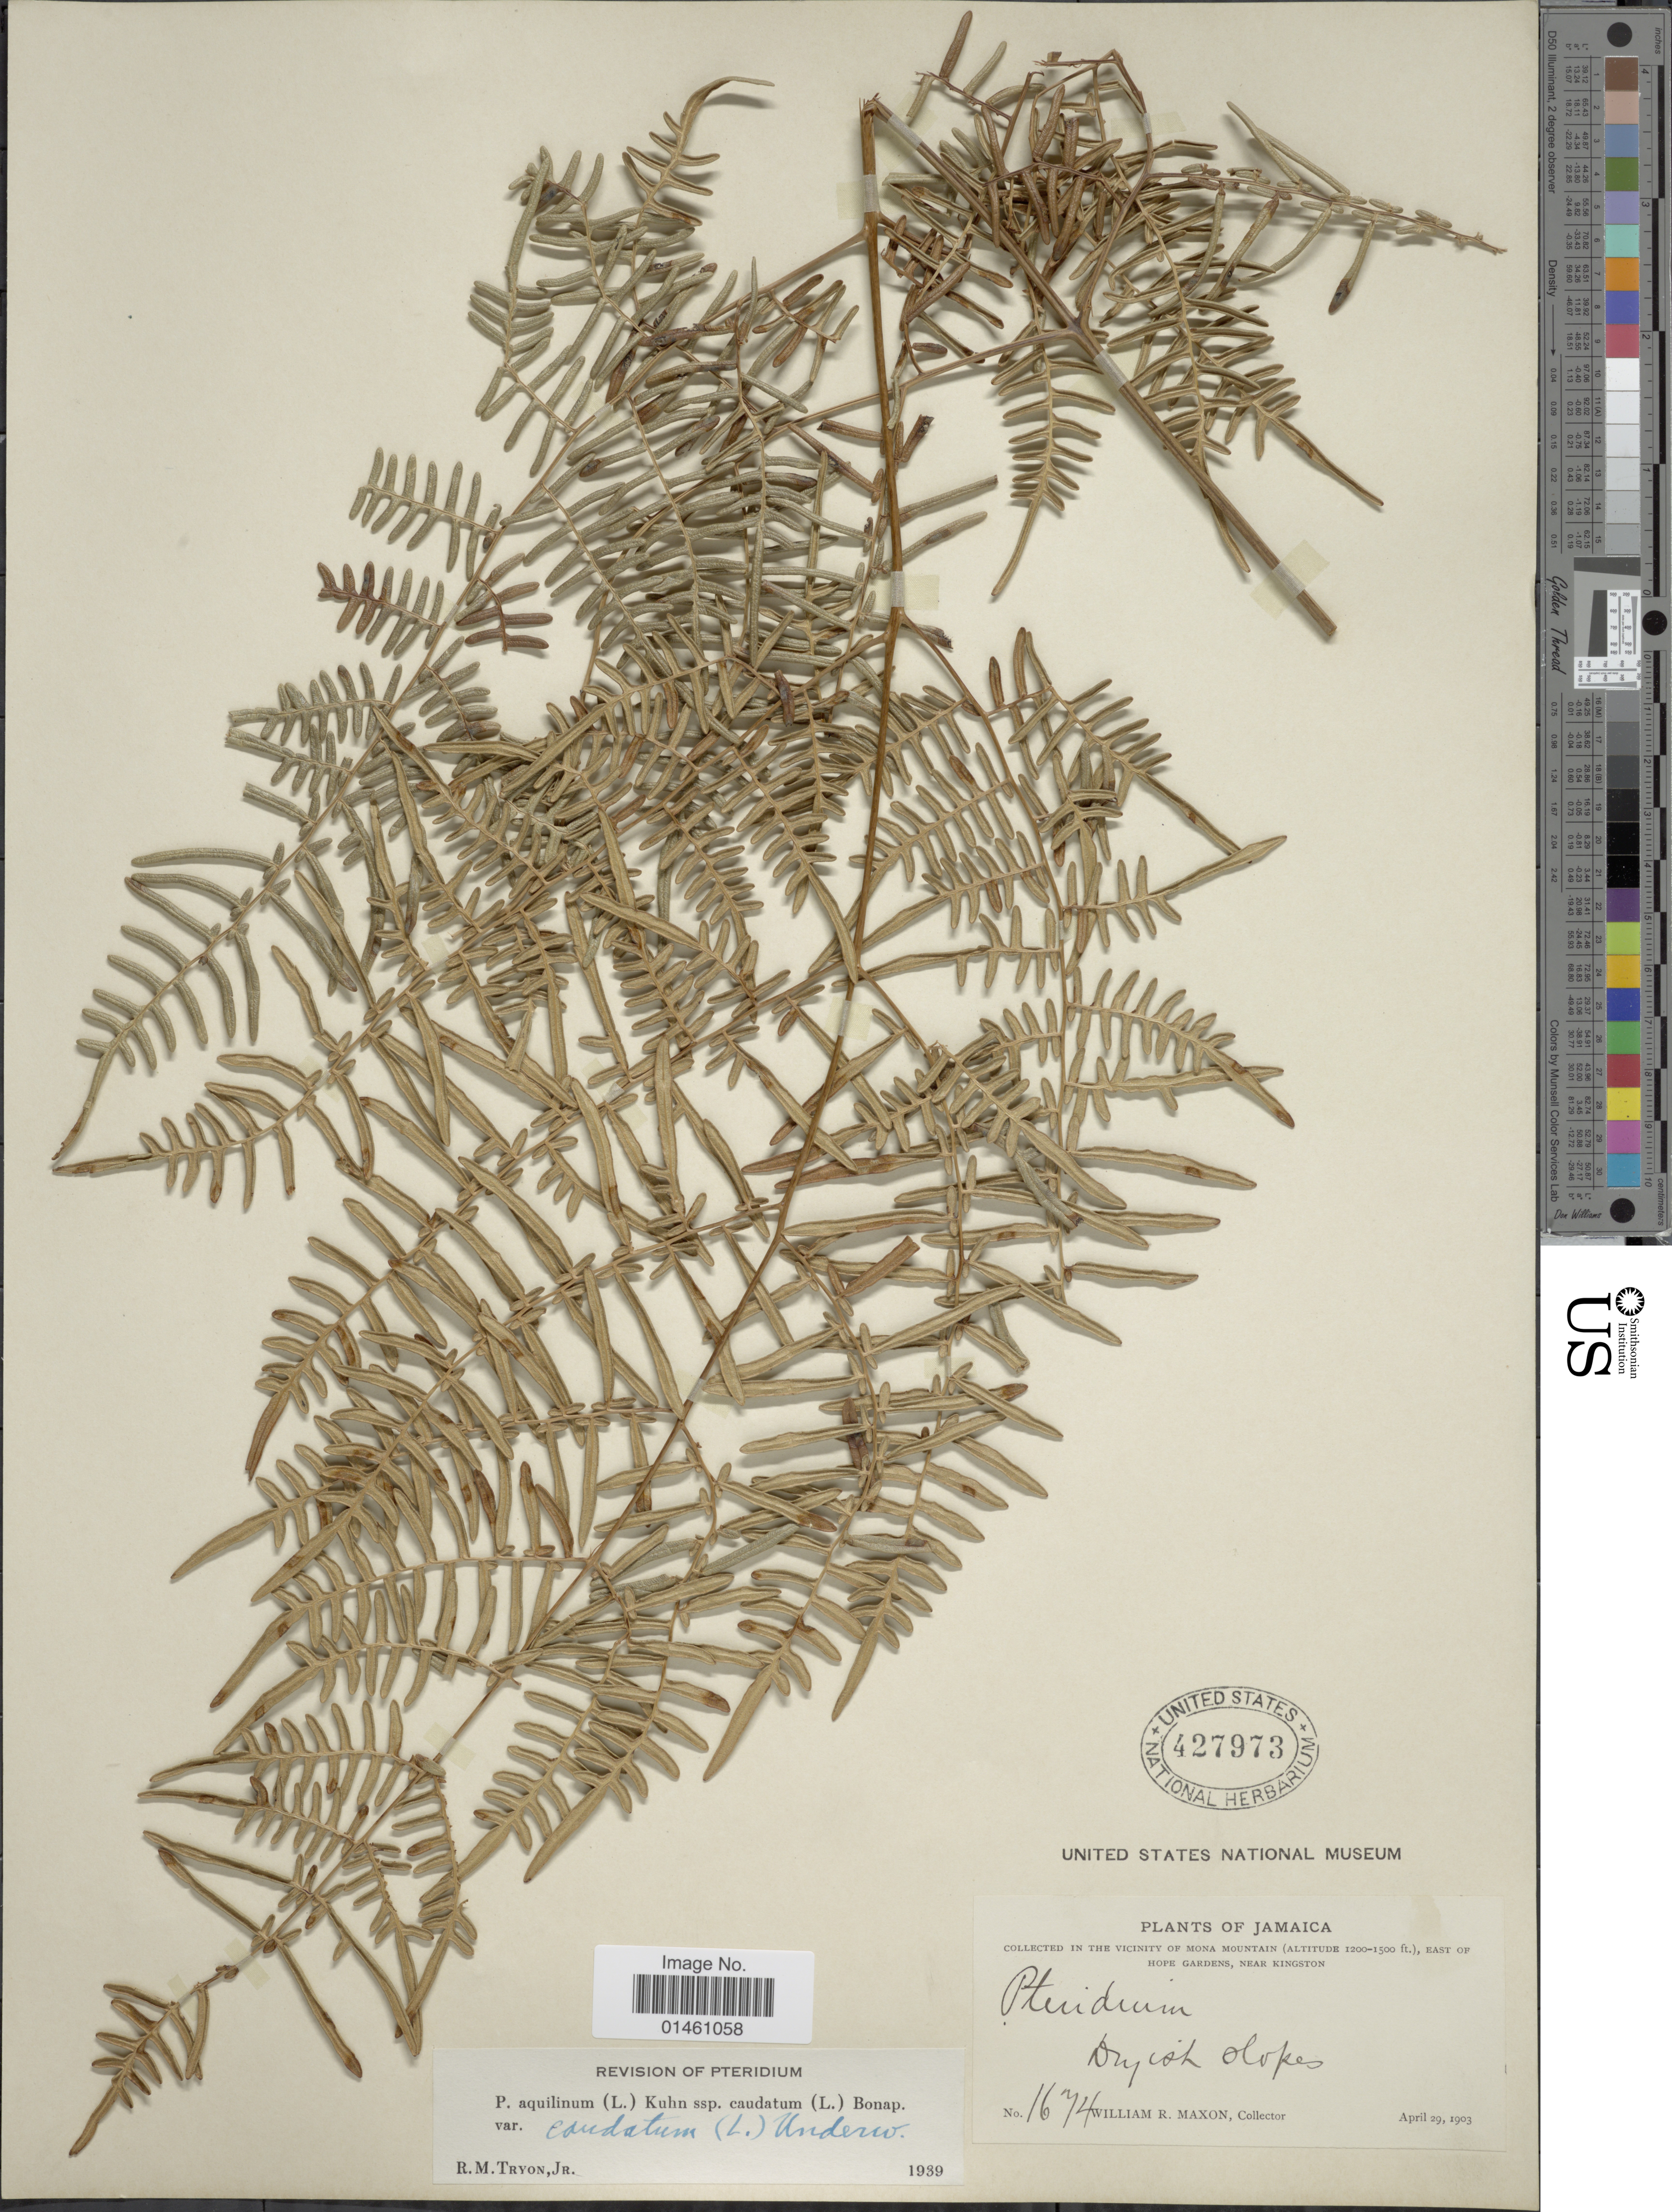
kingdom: Plantae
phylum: Tracheophyta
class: Polypodiopsida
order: Polypodiales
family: Dennstaedtiaceae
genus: Pteridium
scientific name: Pteridium caudatum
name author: (L.) Maxon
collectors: W. R. Maxon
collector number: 1674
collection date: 1903-04-29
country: Jamaica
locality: In the vicinity of Mona Mountain, east of Hope Gardens, near Kingston, dryish slopes.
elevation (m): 366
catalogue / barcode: US 427973